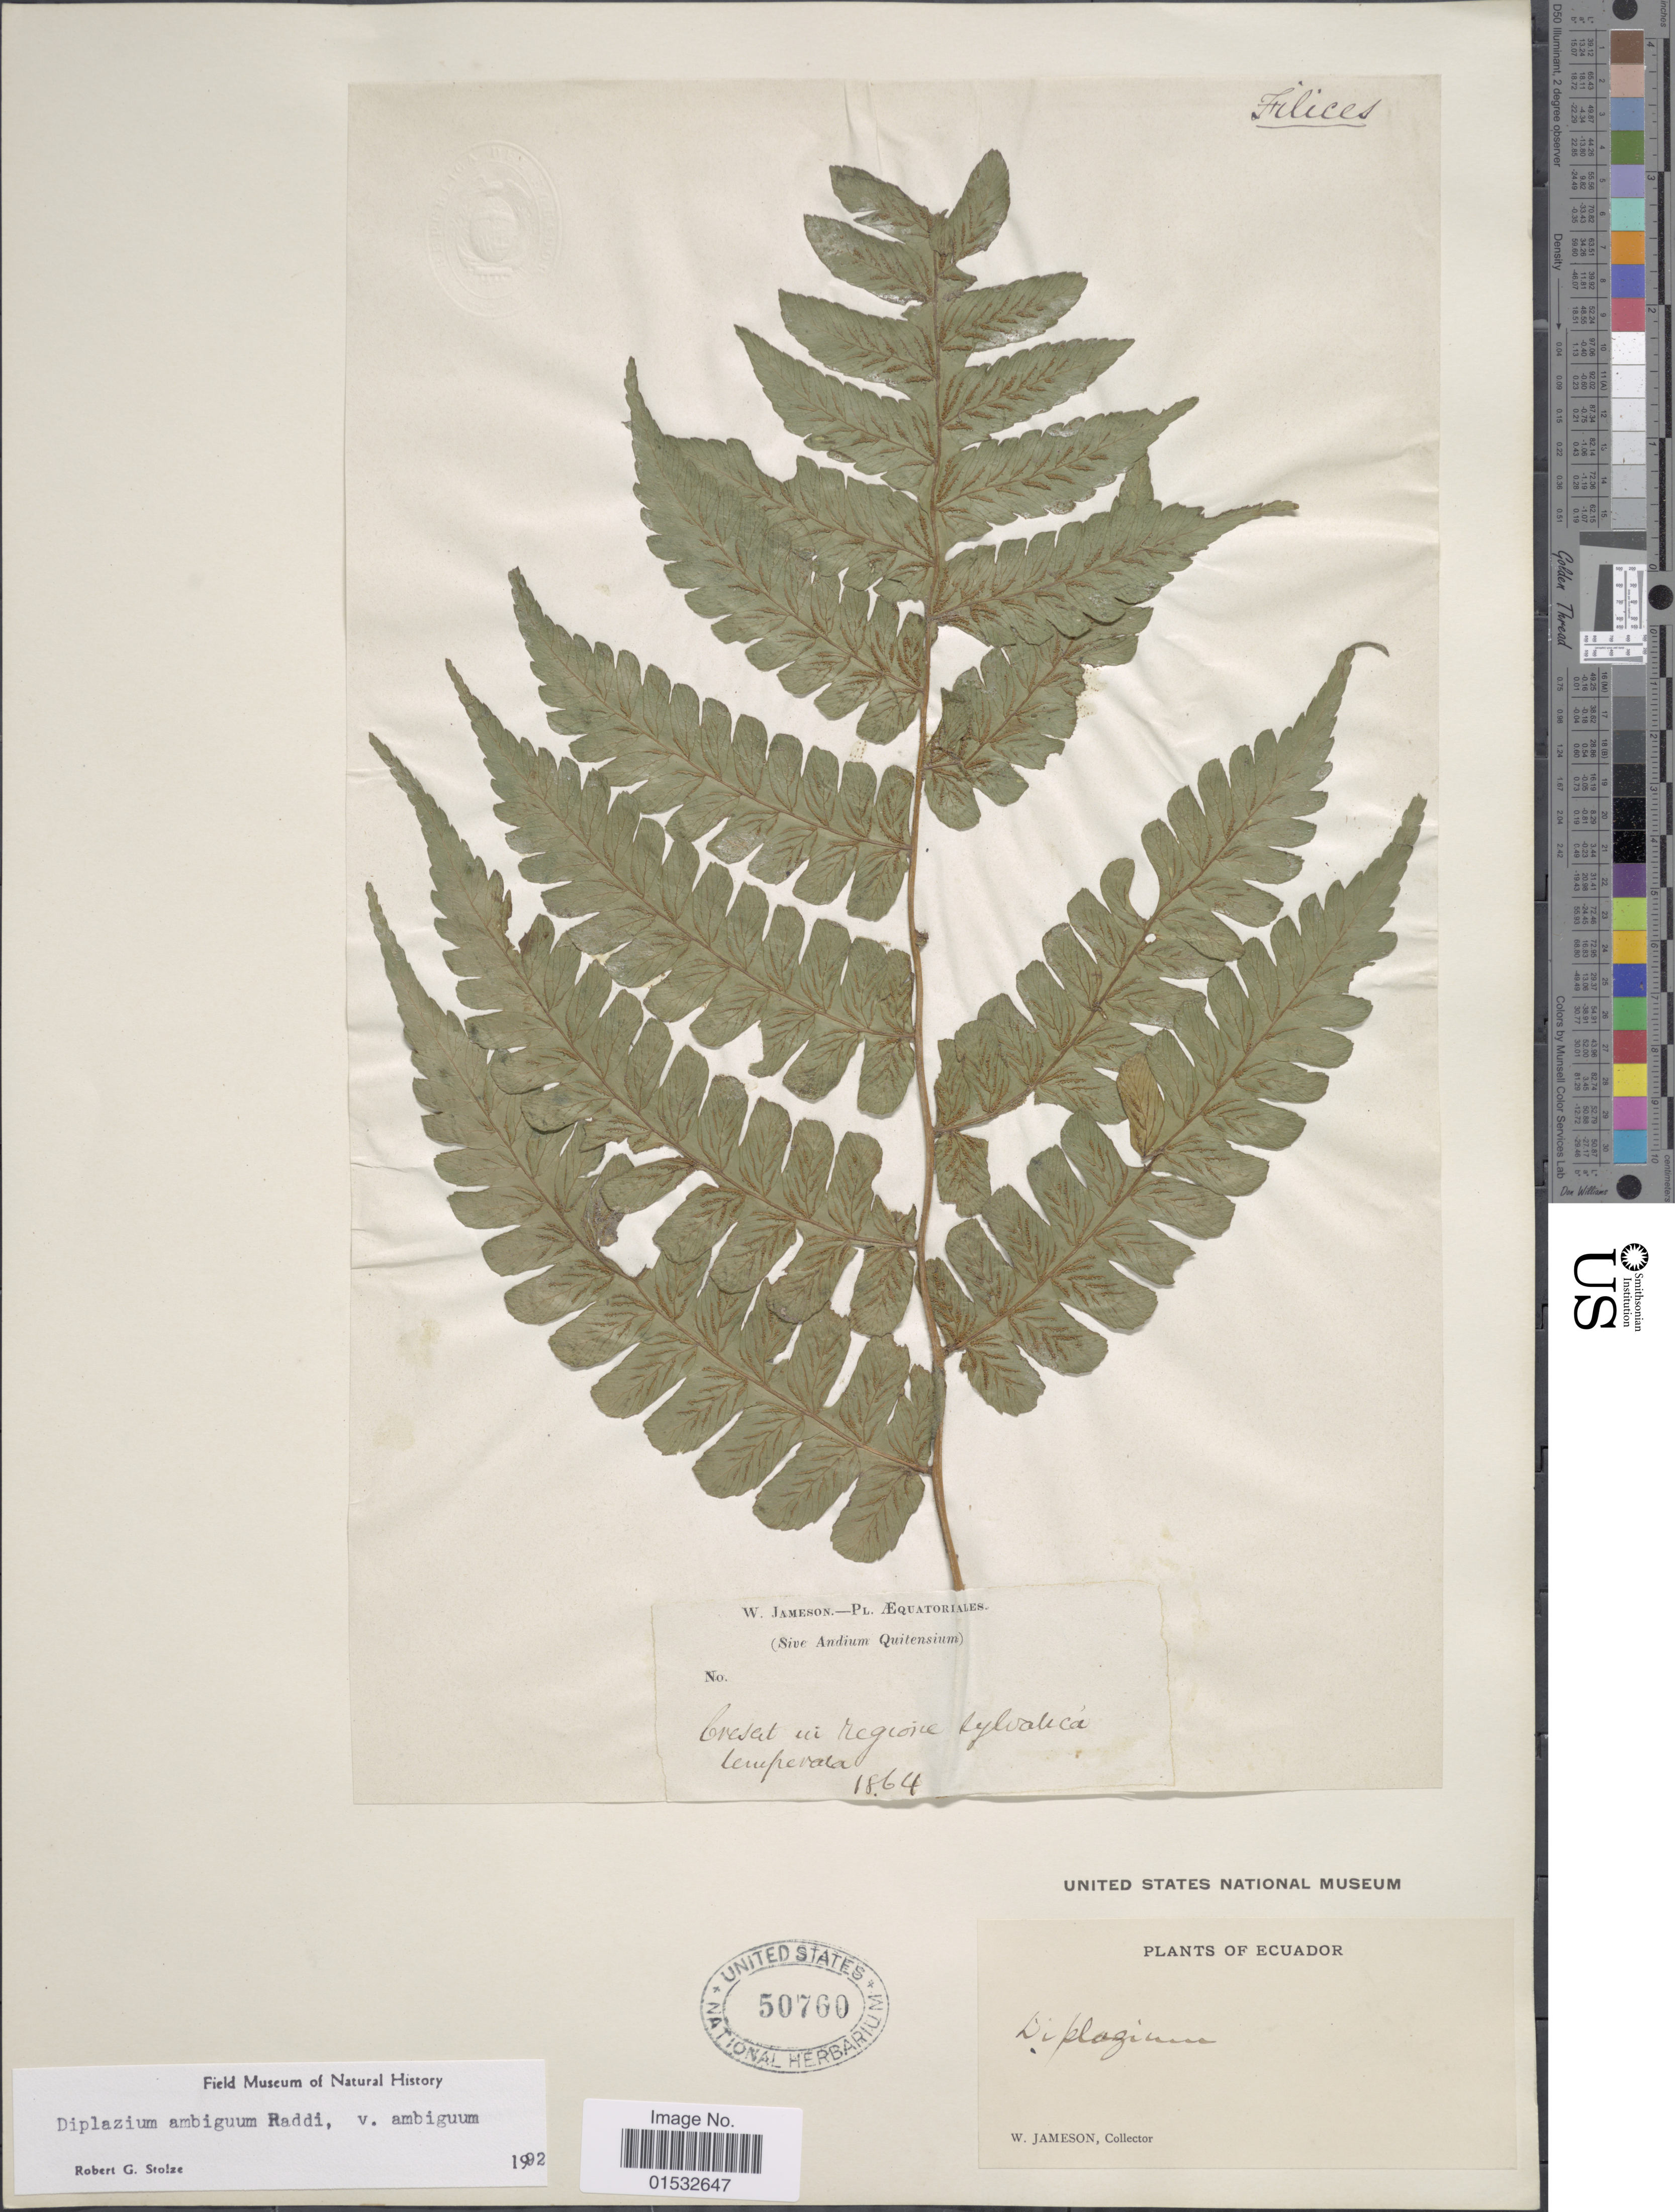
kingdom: Plantae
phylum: Tracheophyta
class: Polypodiopsida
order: Polypodiales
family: Athyriaceae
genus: Diplazium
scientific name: Diplazium ambiguum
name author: Raddi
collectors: W. Jameson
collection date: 1864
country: Ecuador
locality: Crescit in regione sylvatica temperata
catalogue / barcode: US 50760